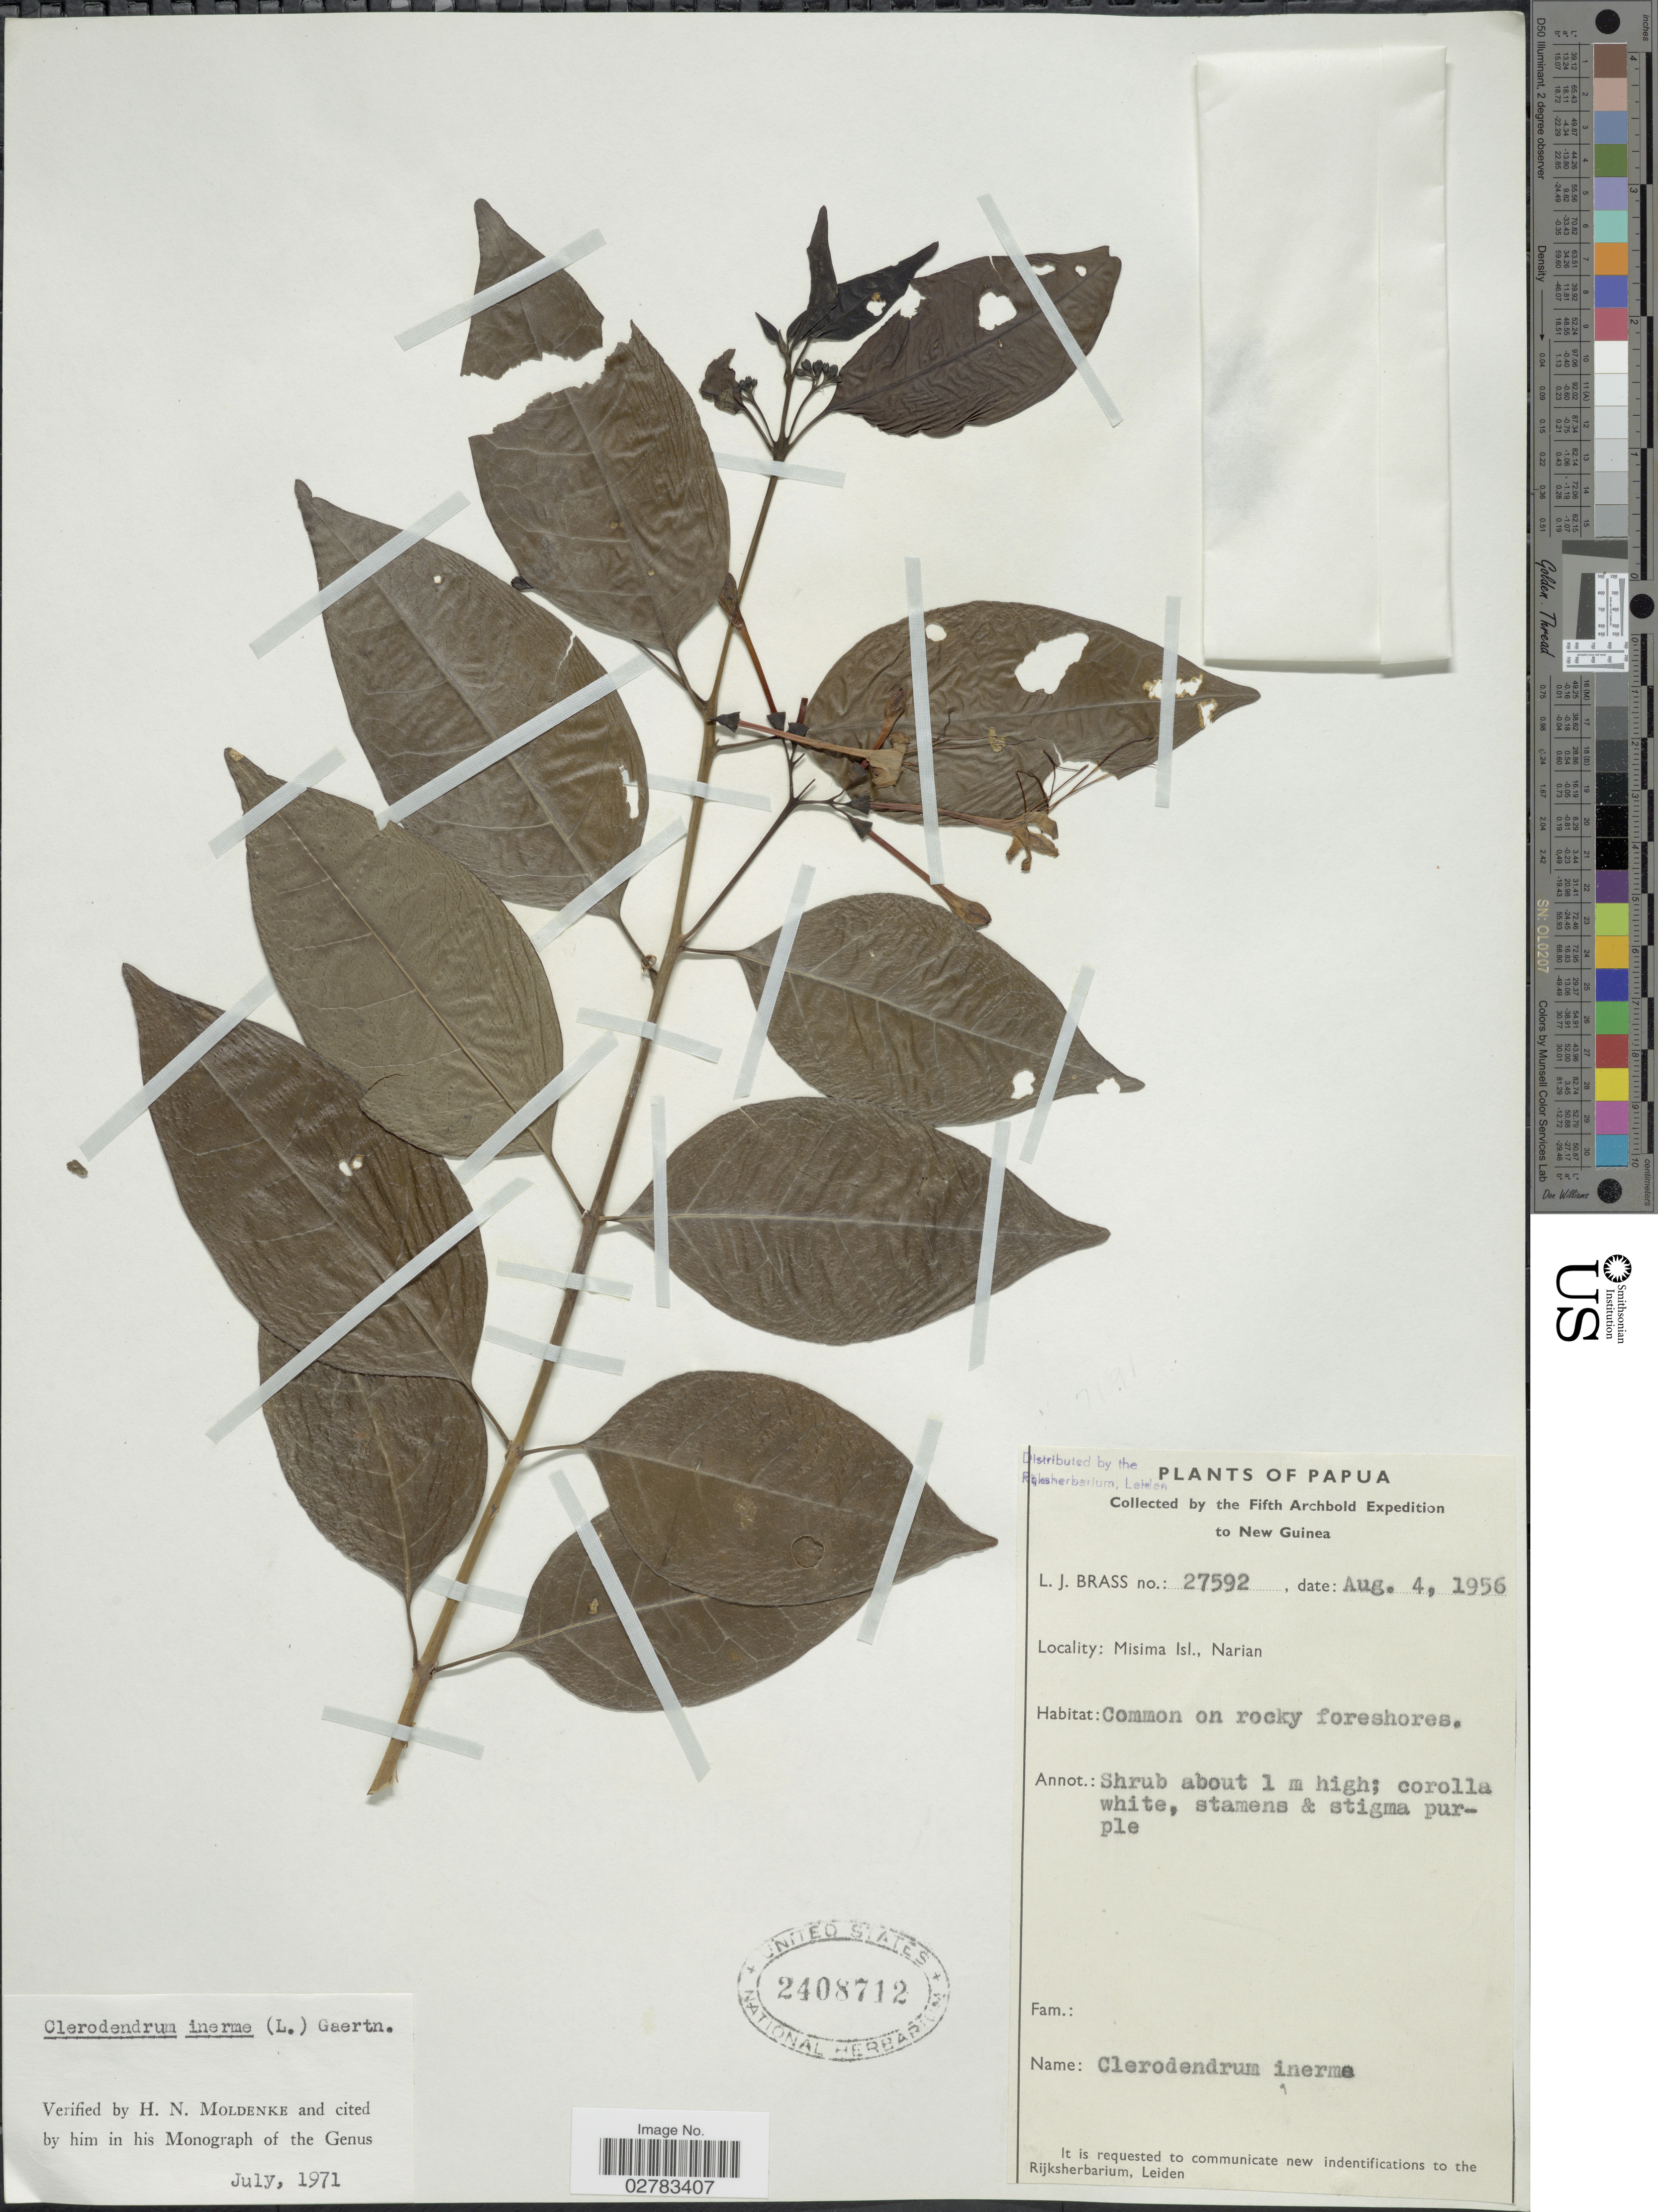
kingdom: Plantae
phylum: Tracheophyta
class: Magnoliopsida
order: Lamiales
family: Lamiaceae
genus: Clerodendrum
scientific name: Clerodendrum inerme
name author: (L.) Gaertn.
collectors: L. J. Brass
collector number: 27592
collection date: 1956-08-04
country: Papua New Guinea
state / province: Milne Bay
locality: Papua, New Guinea. Misima Isl., Narian.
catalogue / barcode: US 2408712